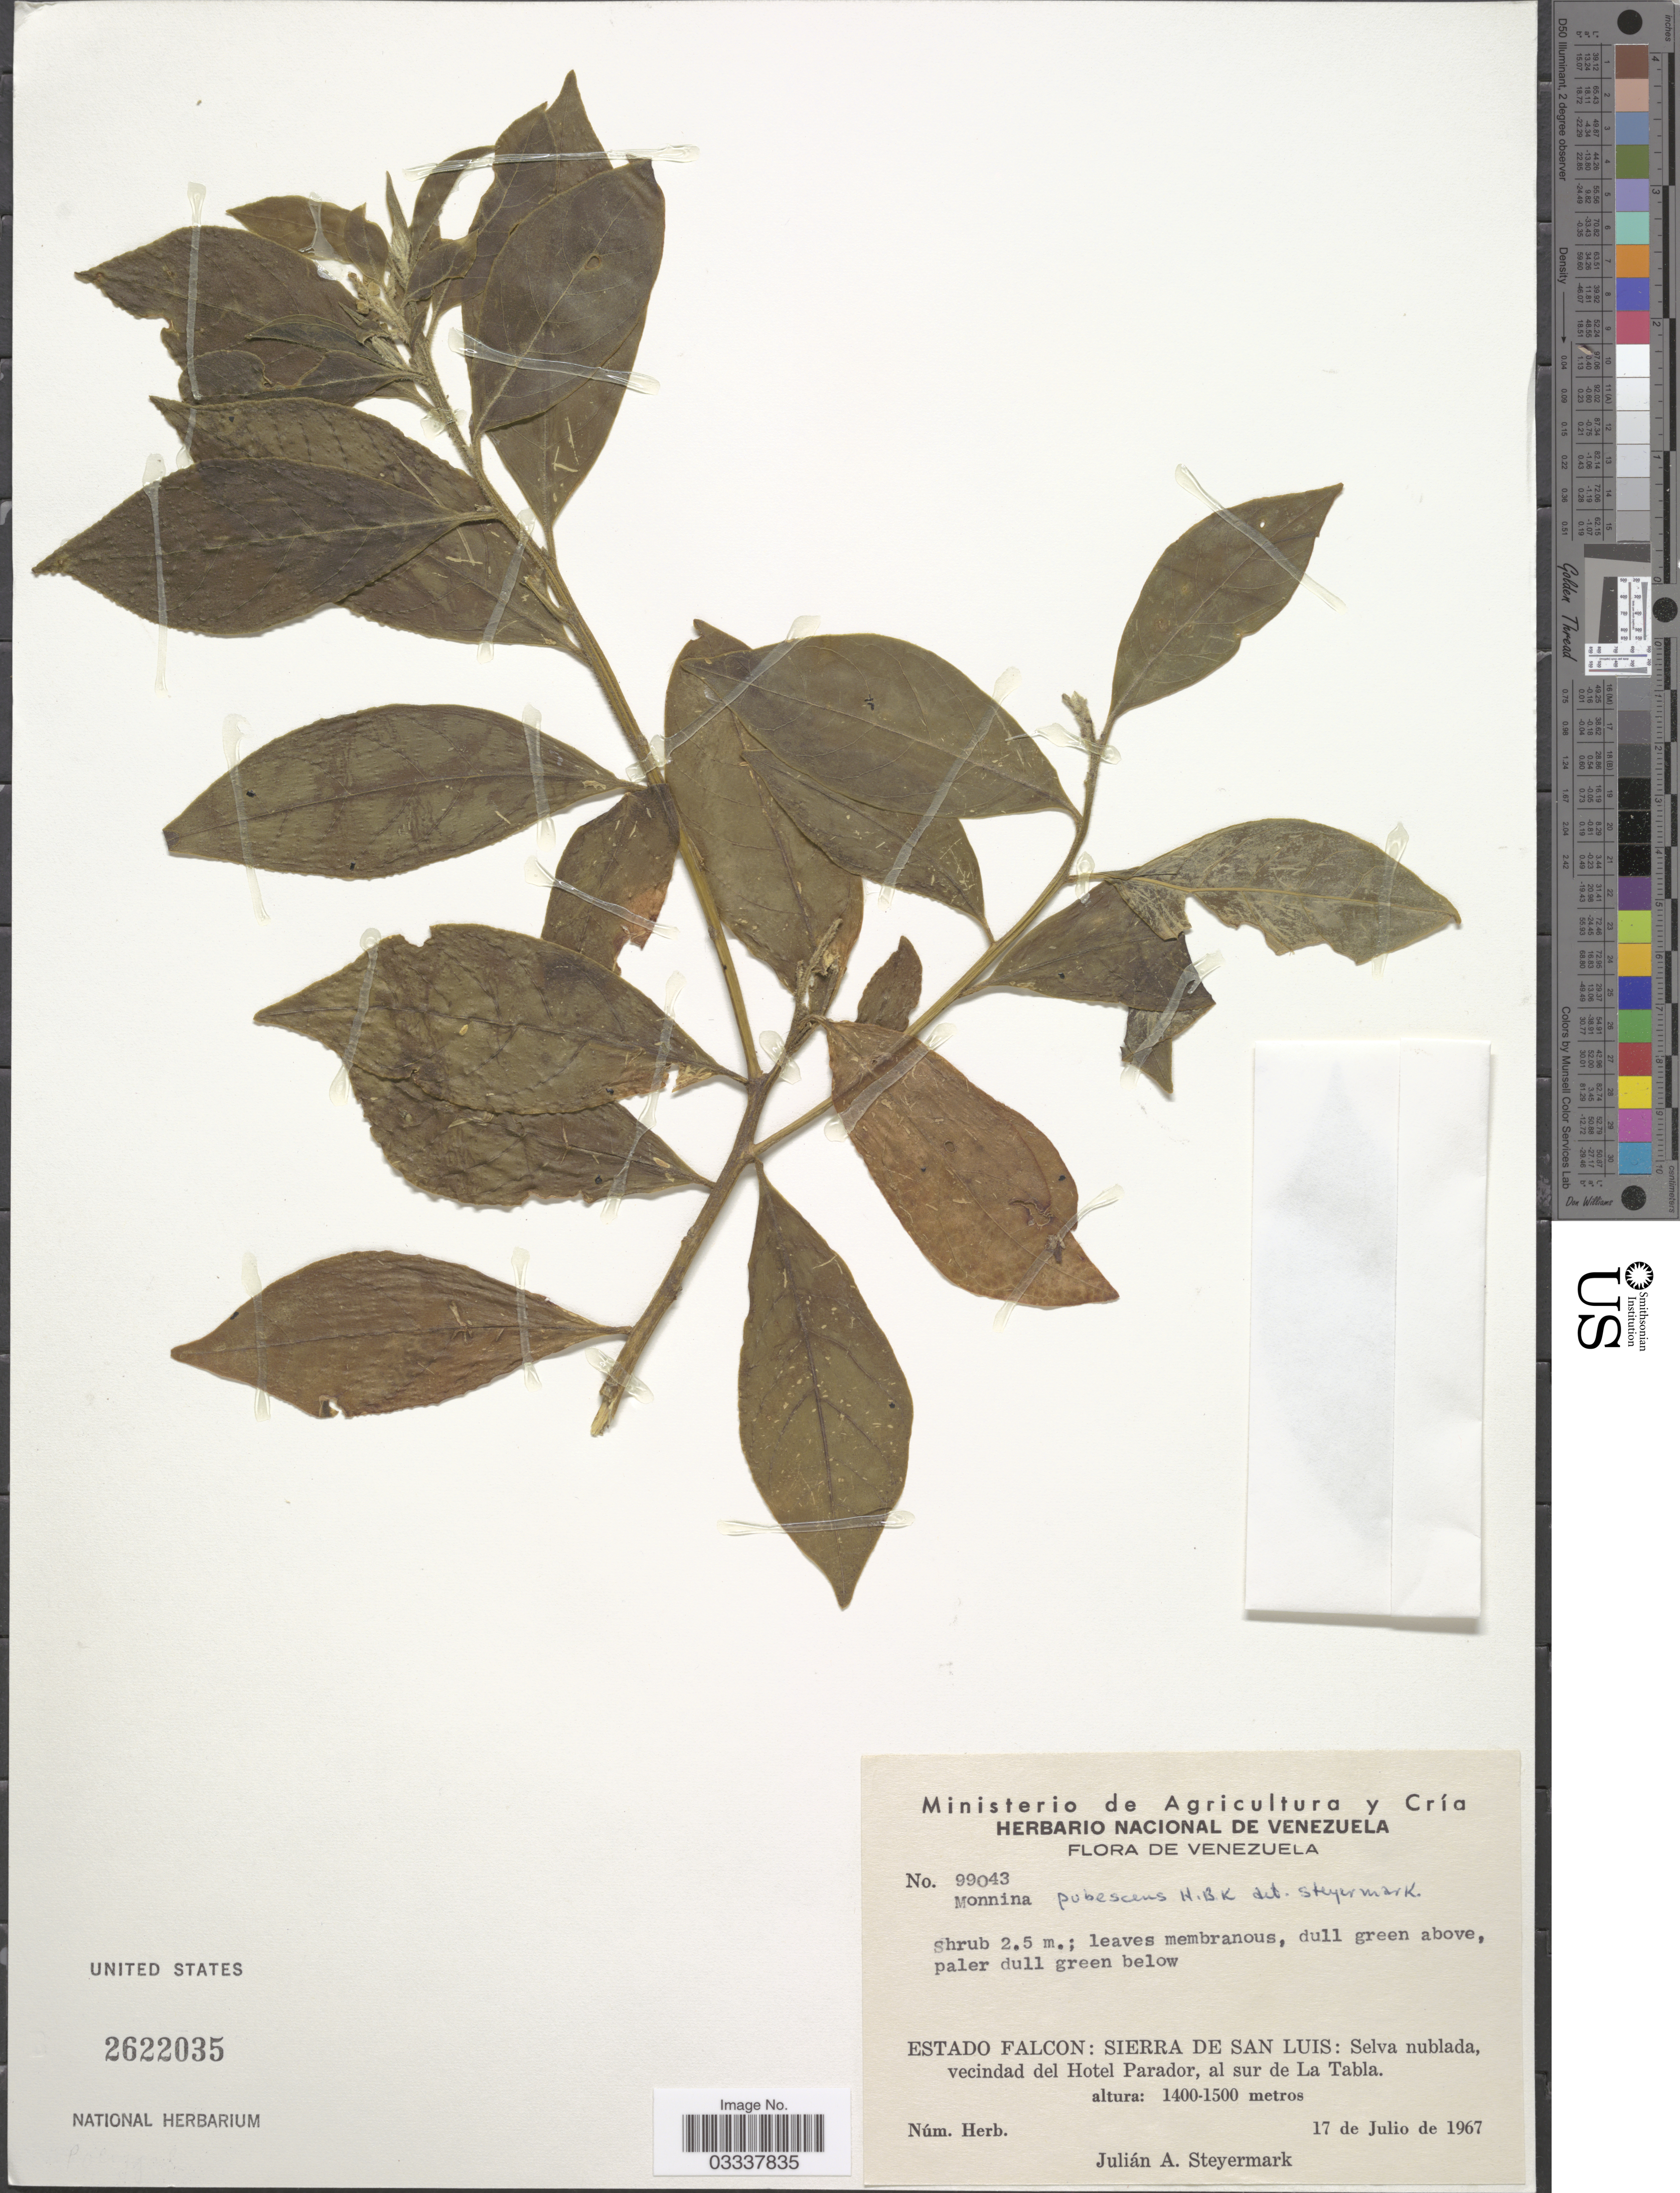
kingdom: Plantae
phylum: Tracheophyta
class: Magnoliopsida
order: Fabales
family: Polygalaceae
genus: Monnina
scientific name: Monnina pubescens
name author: Kunth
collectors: J. Steyermark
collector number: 99043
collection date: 1967-07-17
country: Venezuela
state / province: Falcón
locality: Sierra de San Luis: Selva nublada, vecindad del Hotel Parador, al sur de La Tabla.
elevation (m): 1400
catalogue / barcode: US 2622035